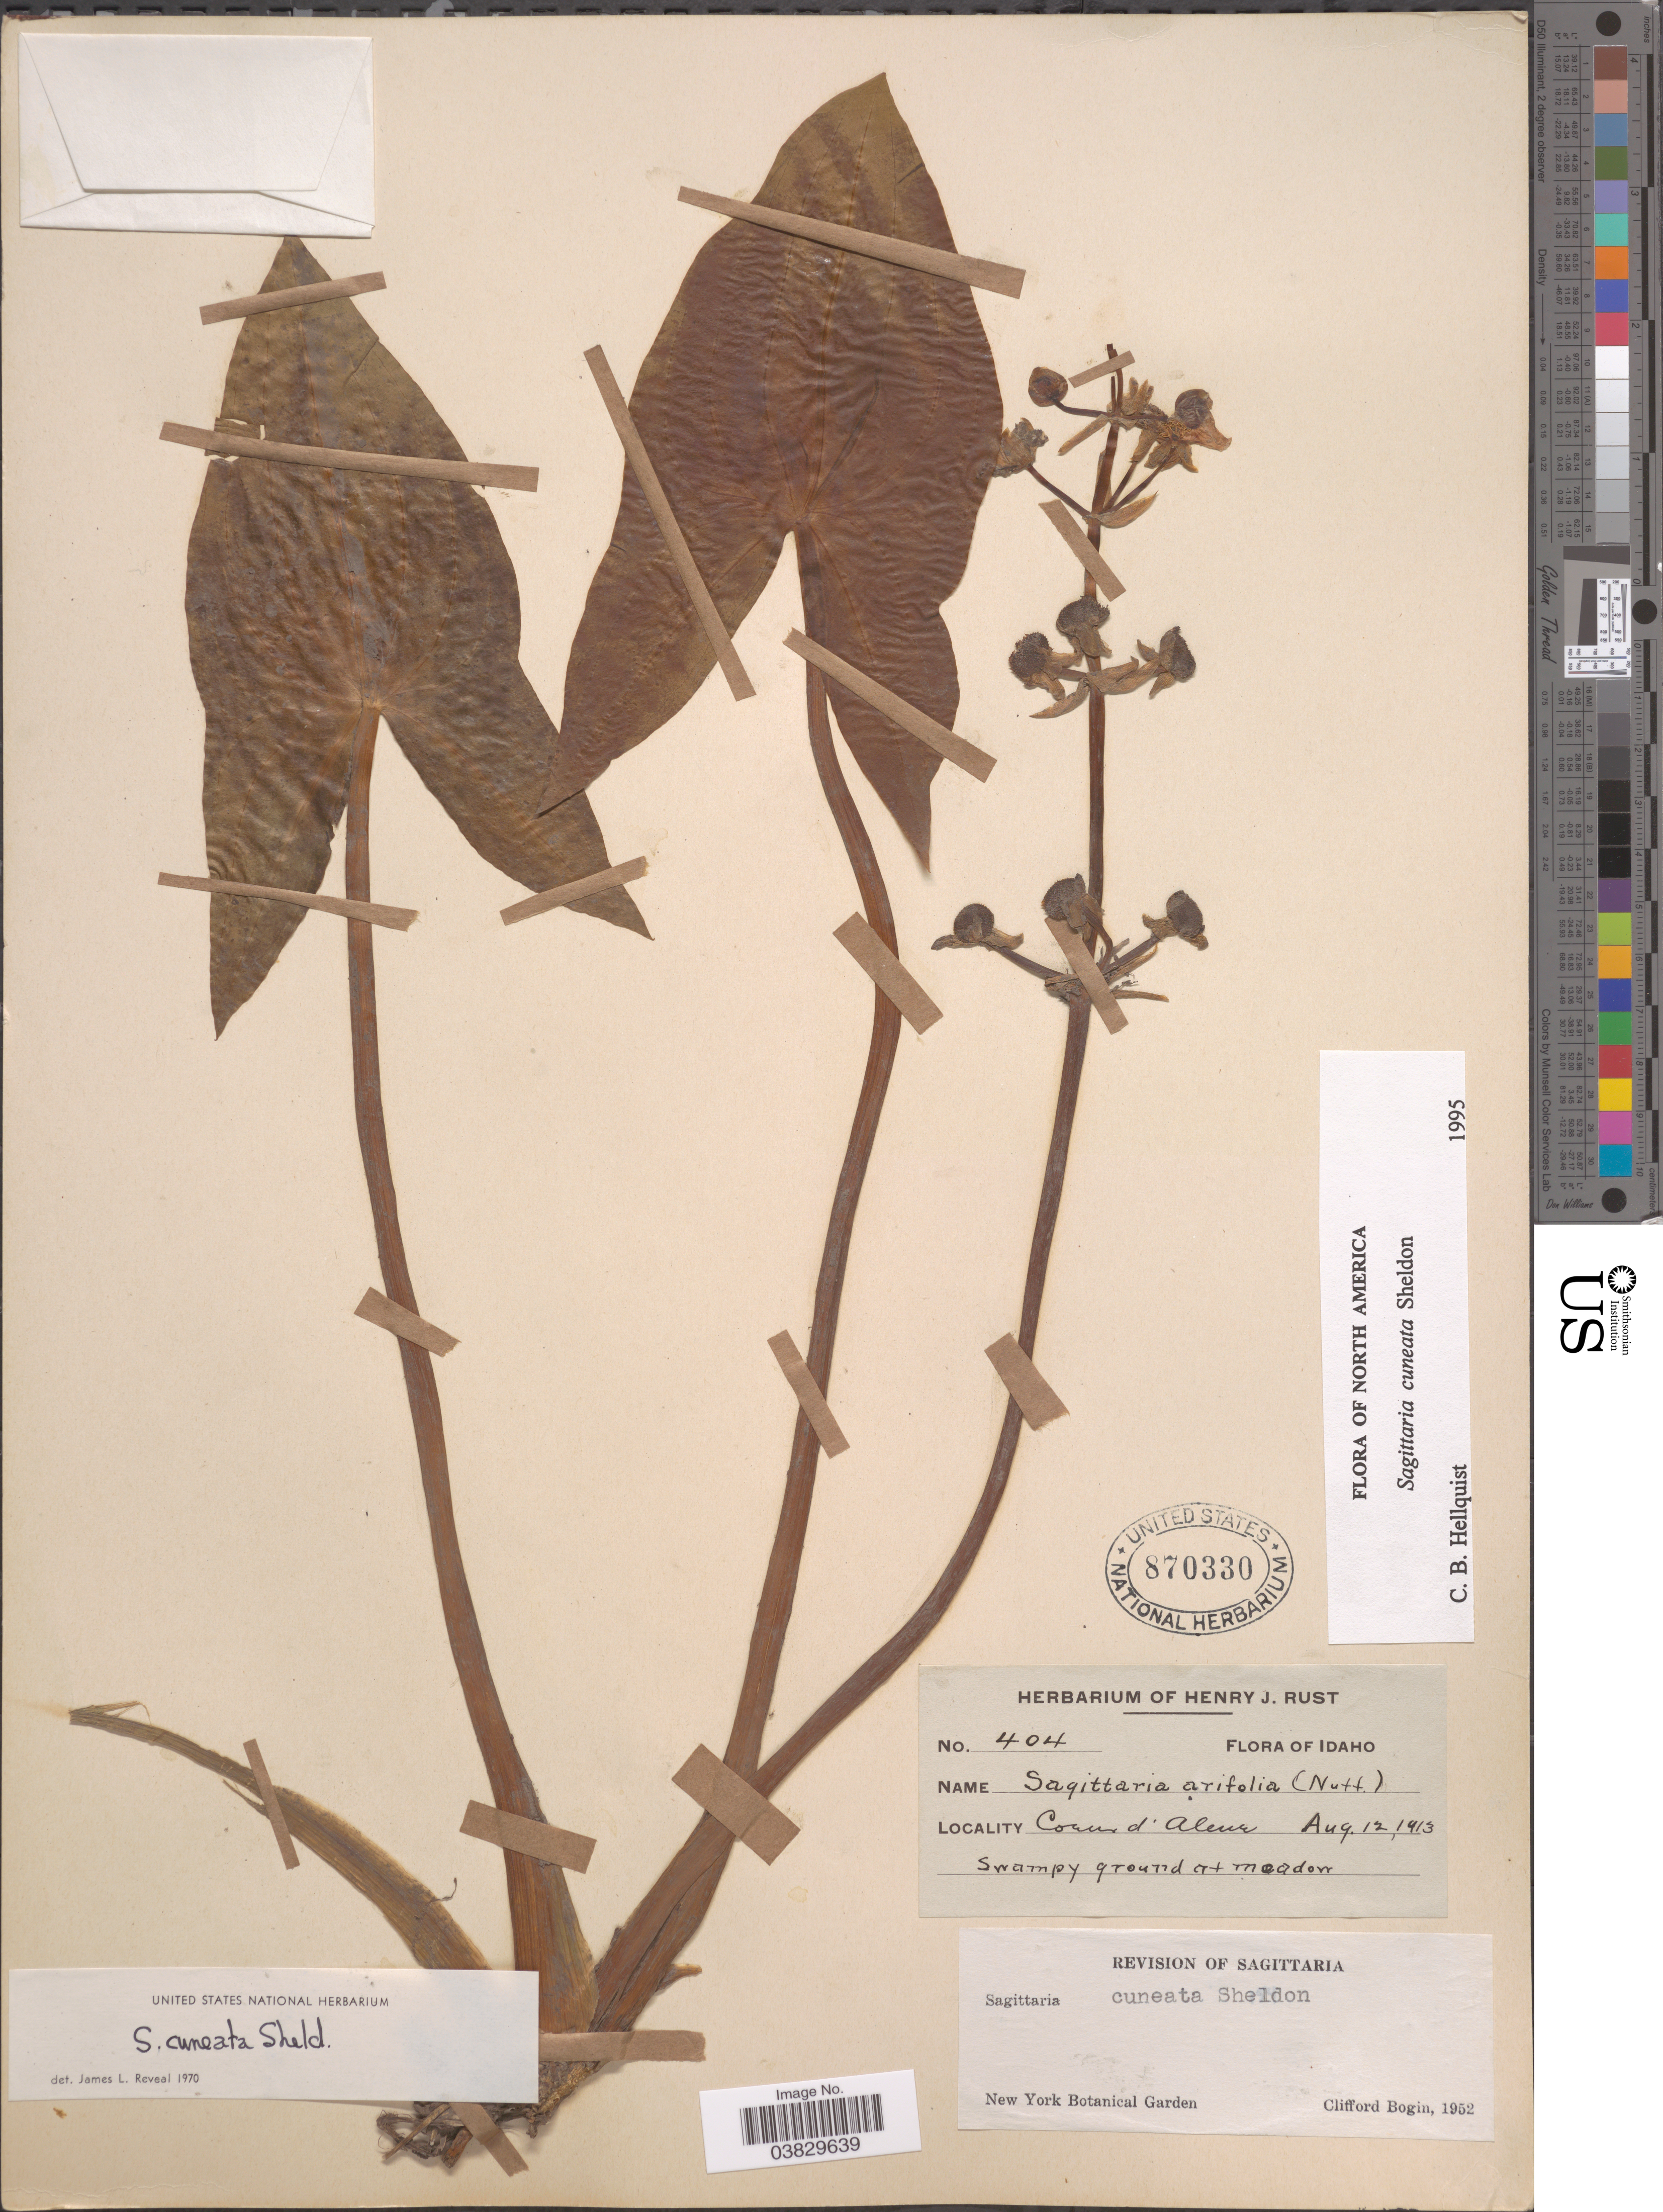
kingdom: Plantae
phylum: Tracheophyta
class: Liliopsida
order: Alismatales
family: Alismataceae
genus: Sagittaria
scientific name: Sagittaria cuneata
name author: E. Sheld.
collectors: ex herb. Henry J. Rust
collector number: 404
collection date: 1913-08-12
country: United States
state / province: Idaho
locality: Coeur d'Alene.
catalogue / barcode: US 870330